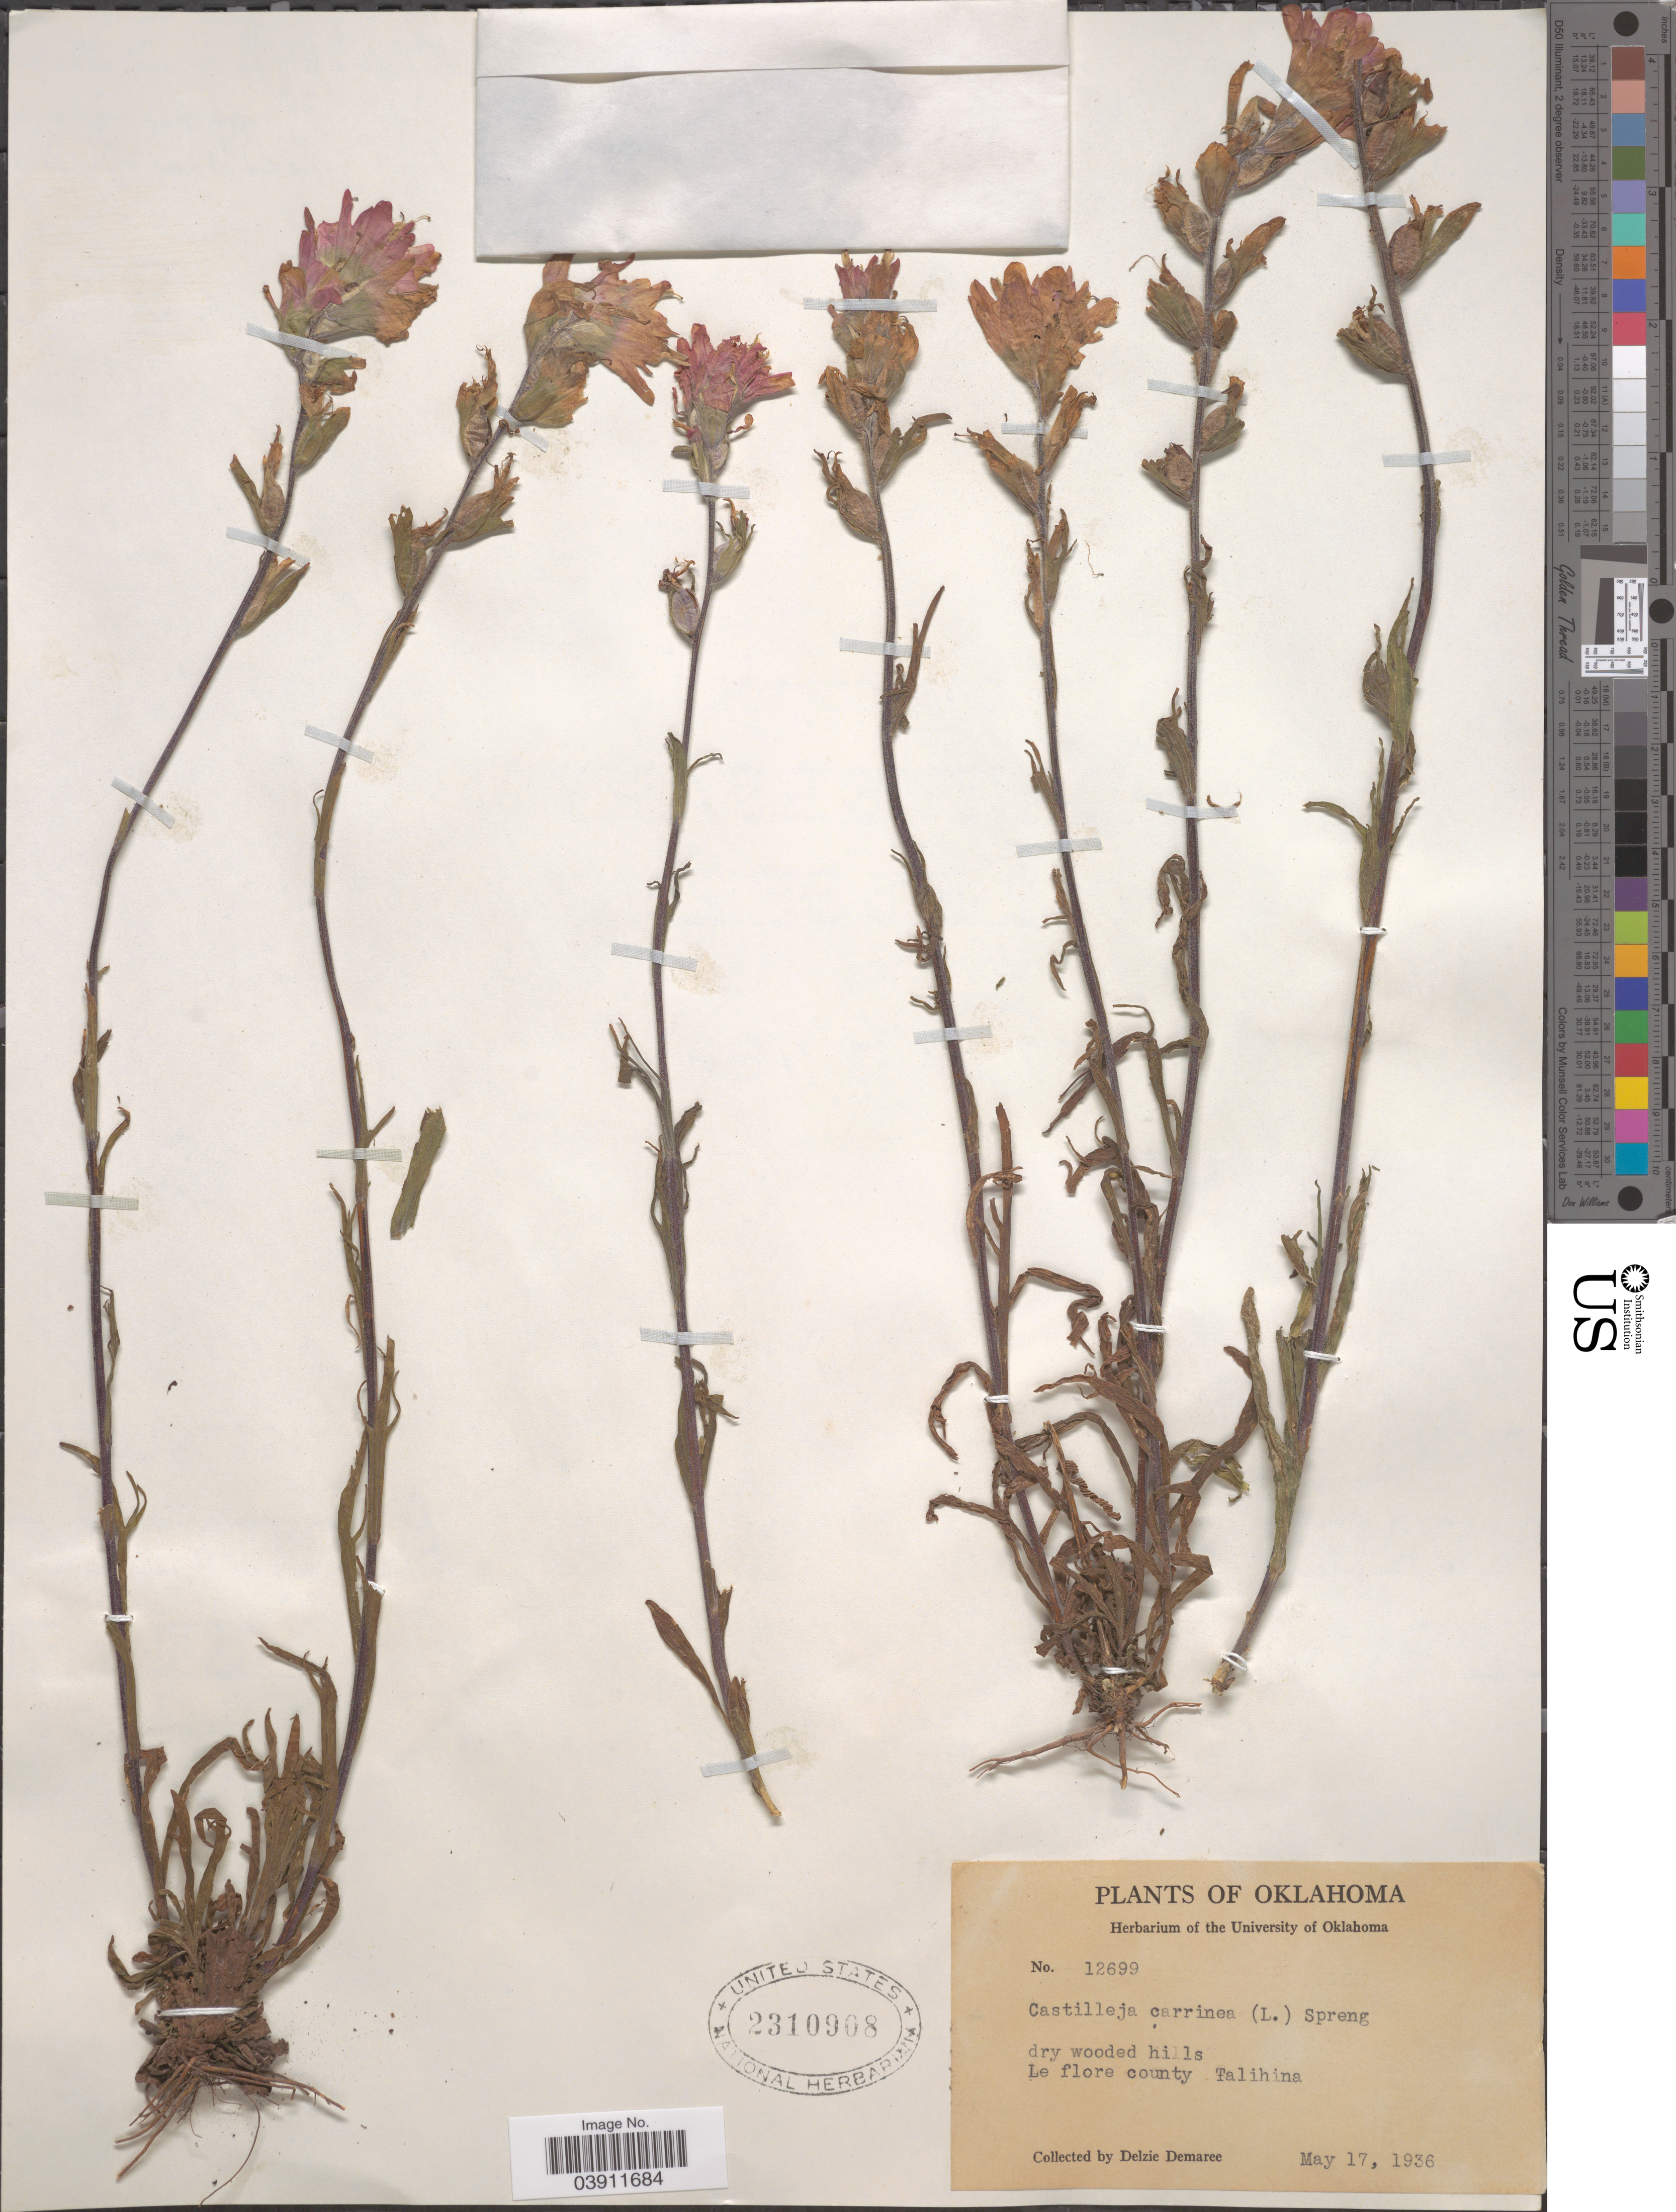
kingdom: Plantae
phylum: Tracheophyta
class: Magnoliopsida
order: Lamiales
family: Orobanchaceae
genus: Castilleja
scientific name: Castilleja coccinea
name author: (L.) Spreng.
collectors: D. Demaree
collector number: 12699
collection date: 1936-05-17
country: United States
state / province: Oklahoma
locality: Le flore county Talihina.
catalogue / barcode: US 2310908